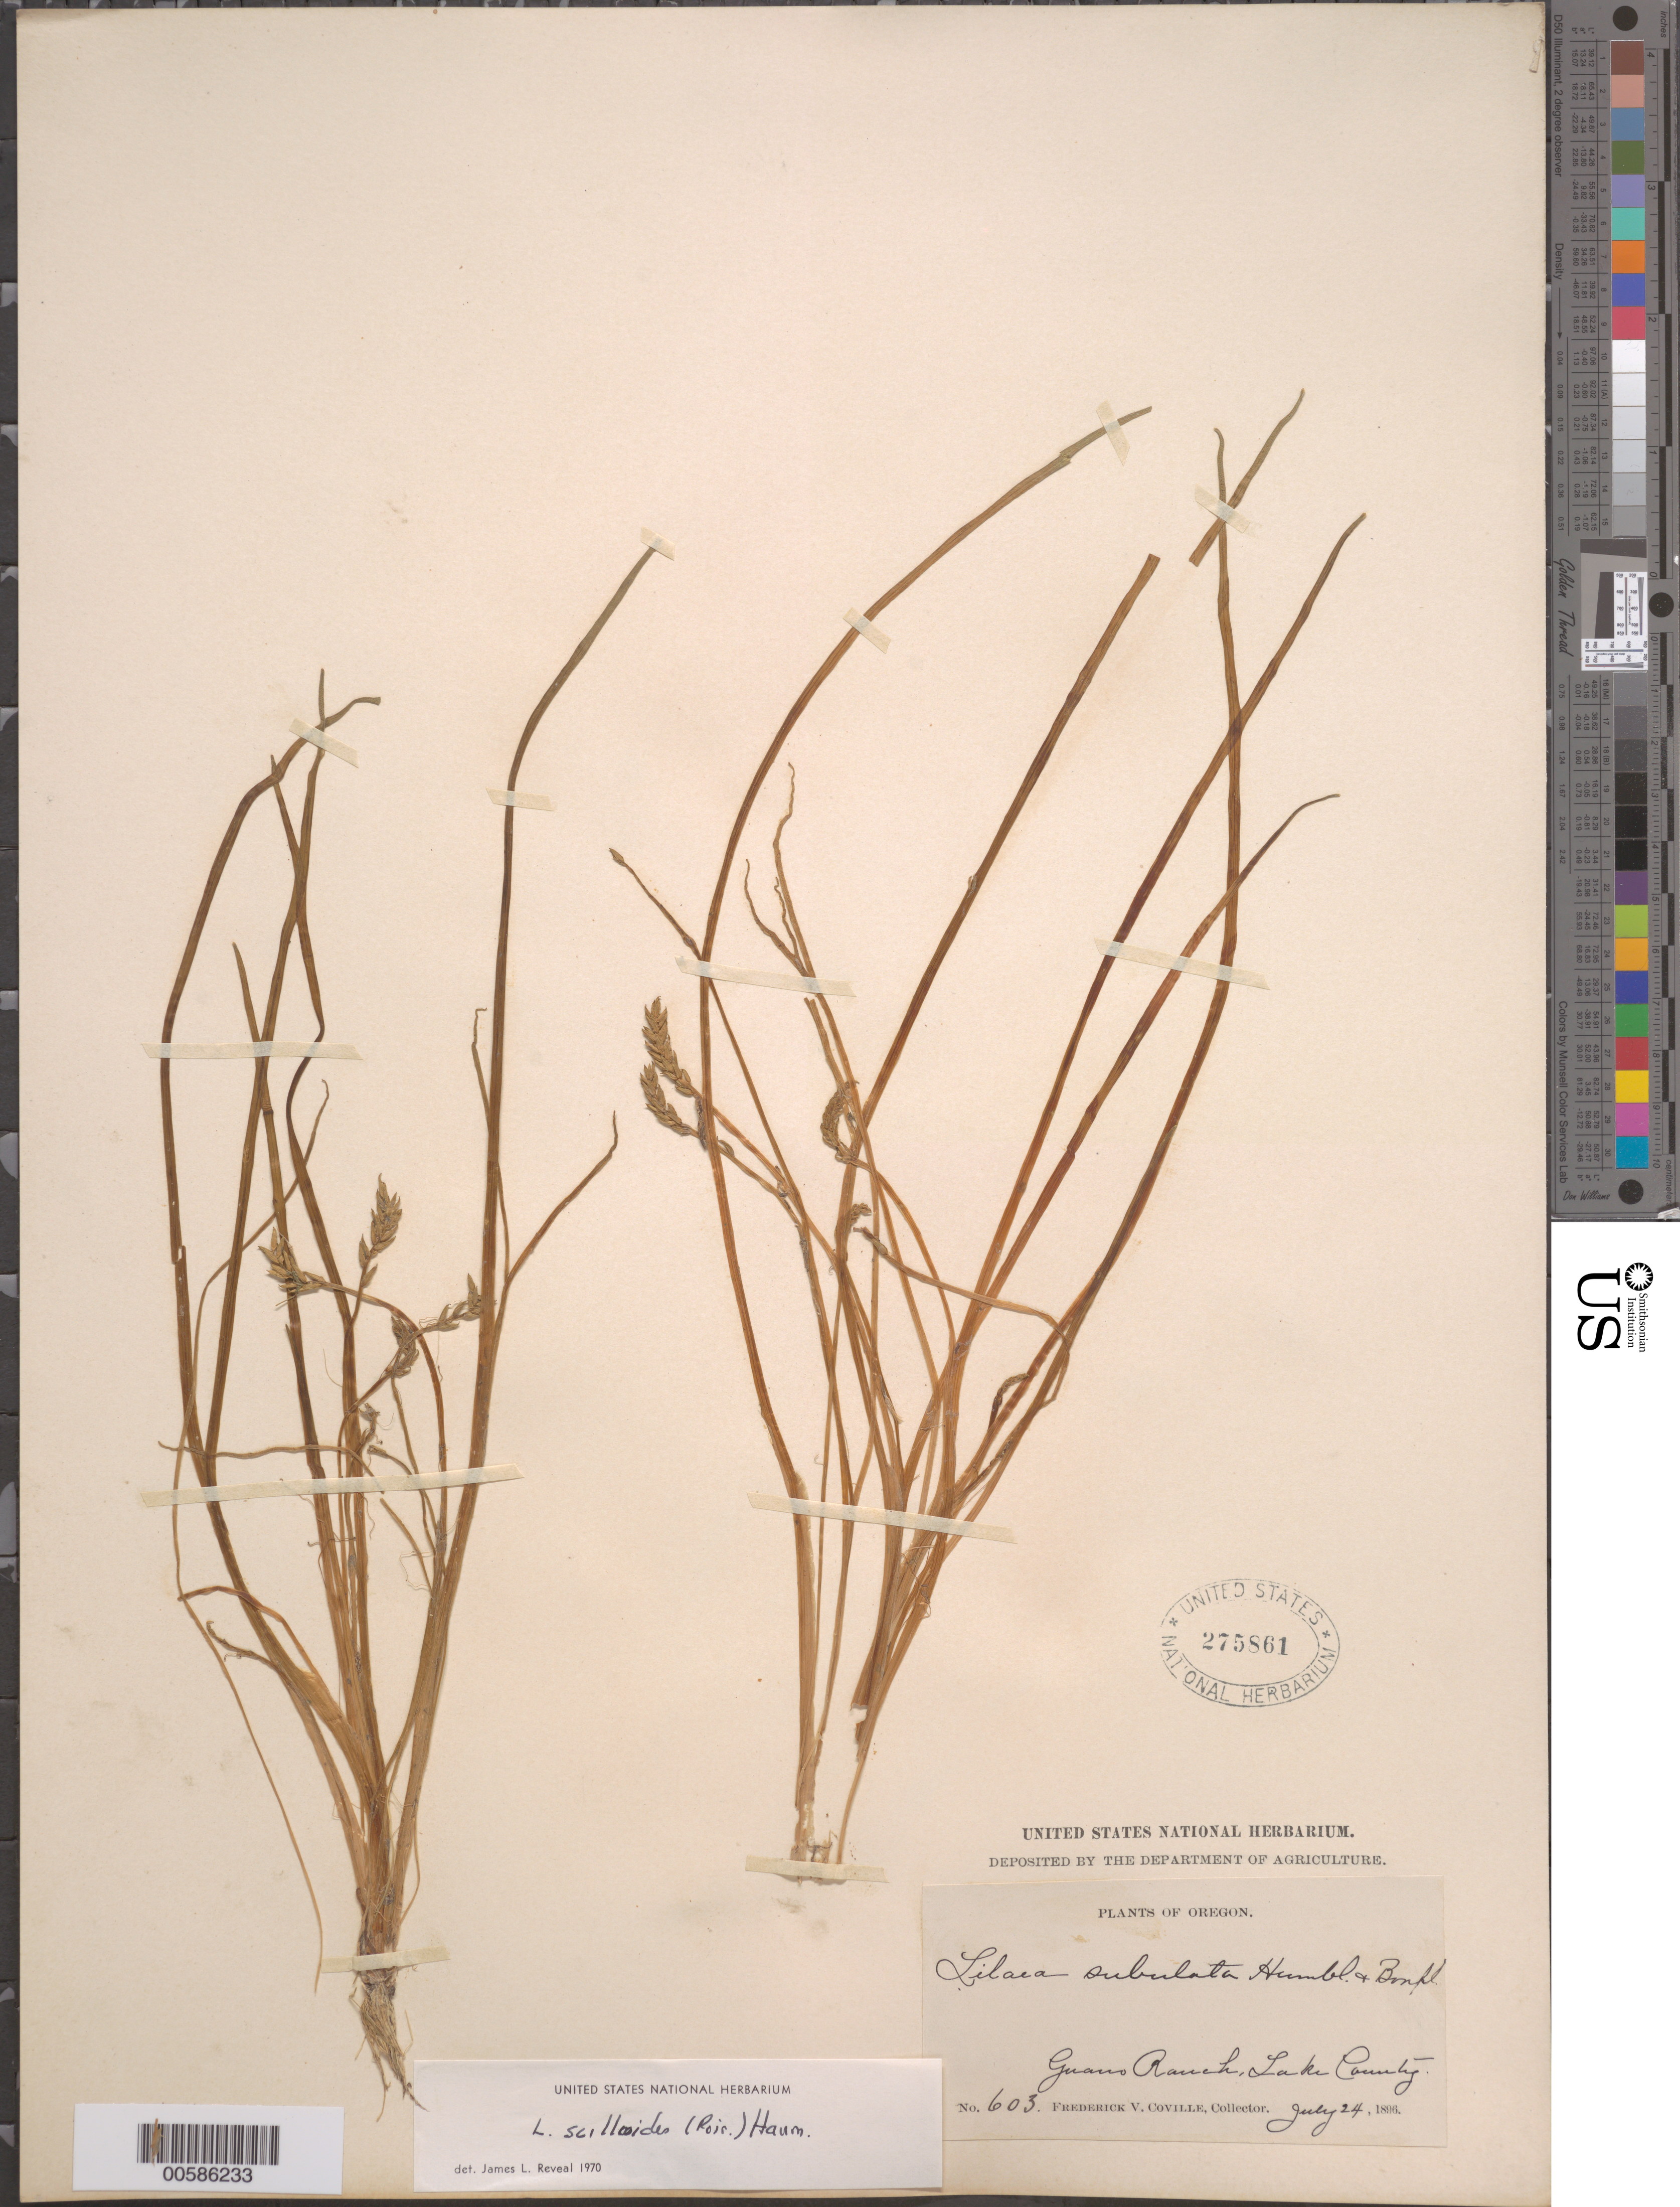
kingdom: Plantae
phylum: Tracheophyta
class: Liliopsida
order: Alismatales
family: Juncaginaceae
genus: Triglochin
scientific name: Triglochin scilloides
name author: (Poir.) Mering & Kadereit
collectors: F. V. Coville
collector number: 603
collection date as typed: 24 Jul 1896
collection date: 1896-07-24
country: United States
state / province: Oregon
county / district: Lake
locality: Guano Ranch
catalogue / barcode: US 275861